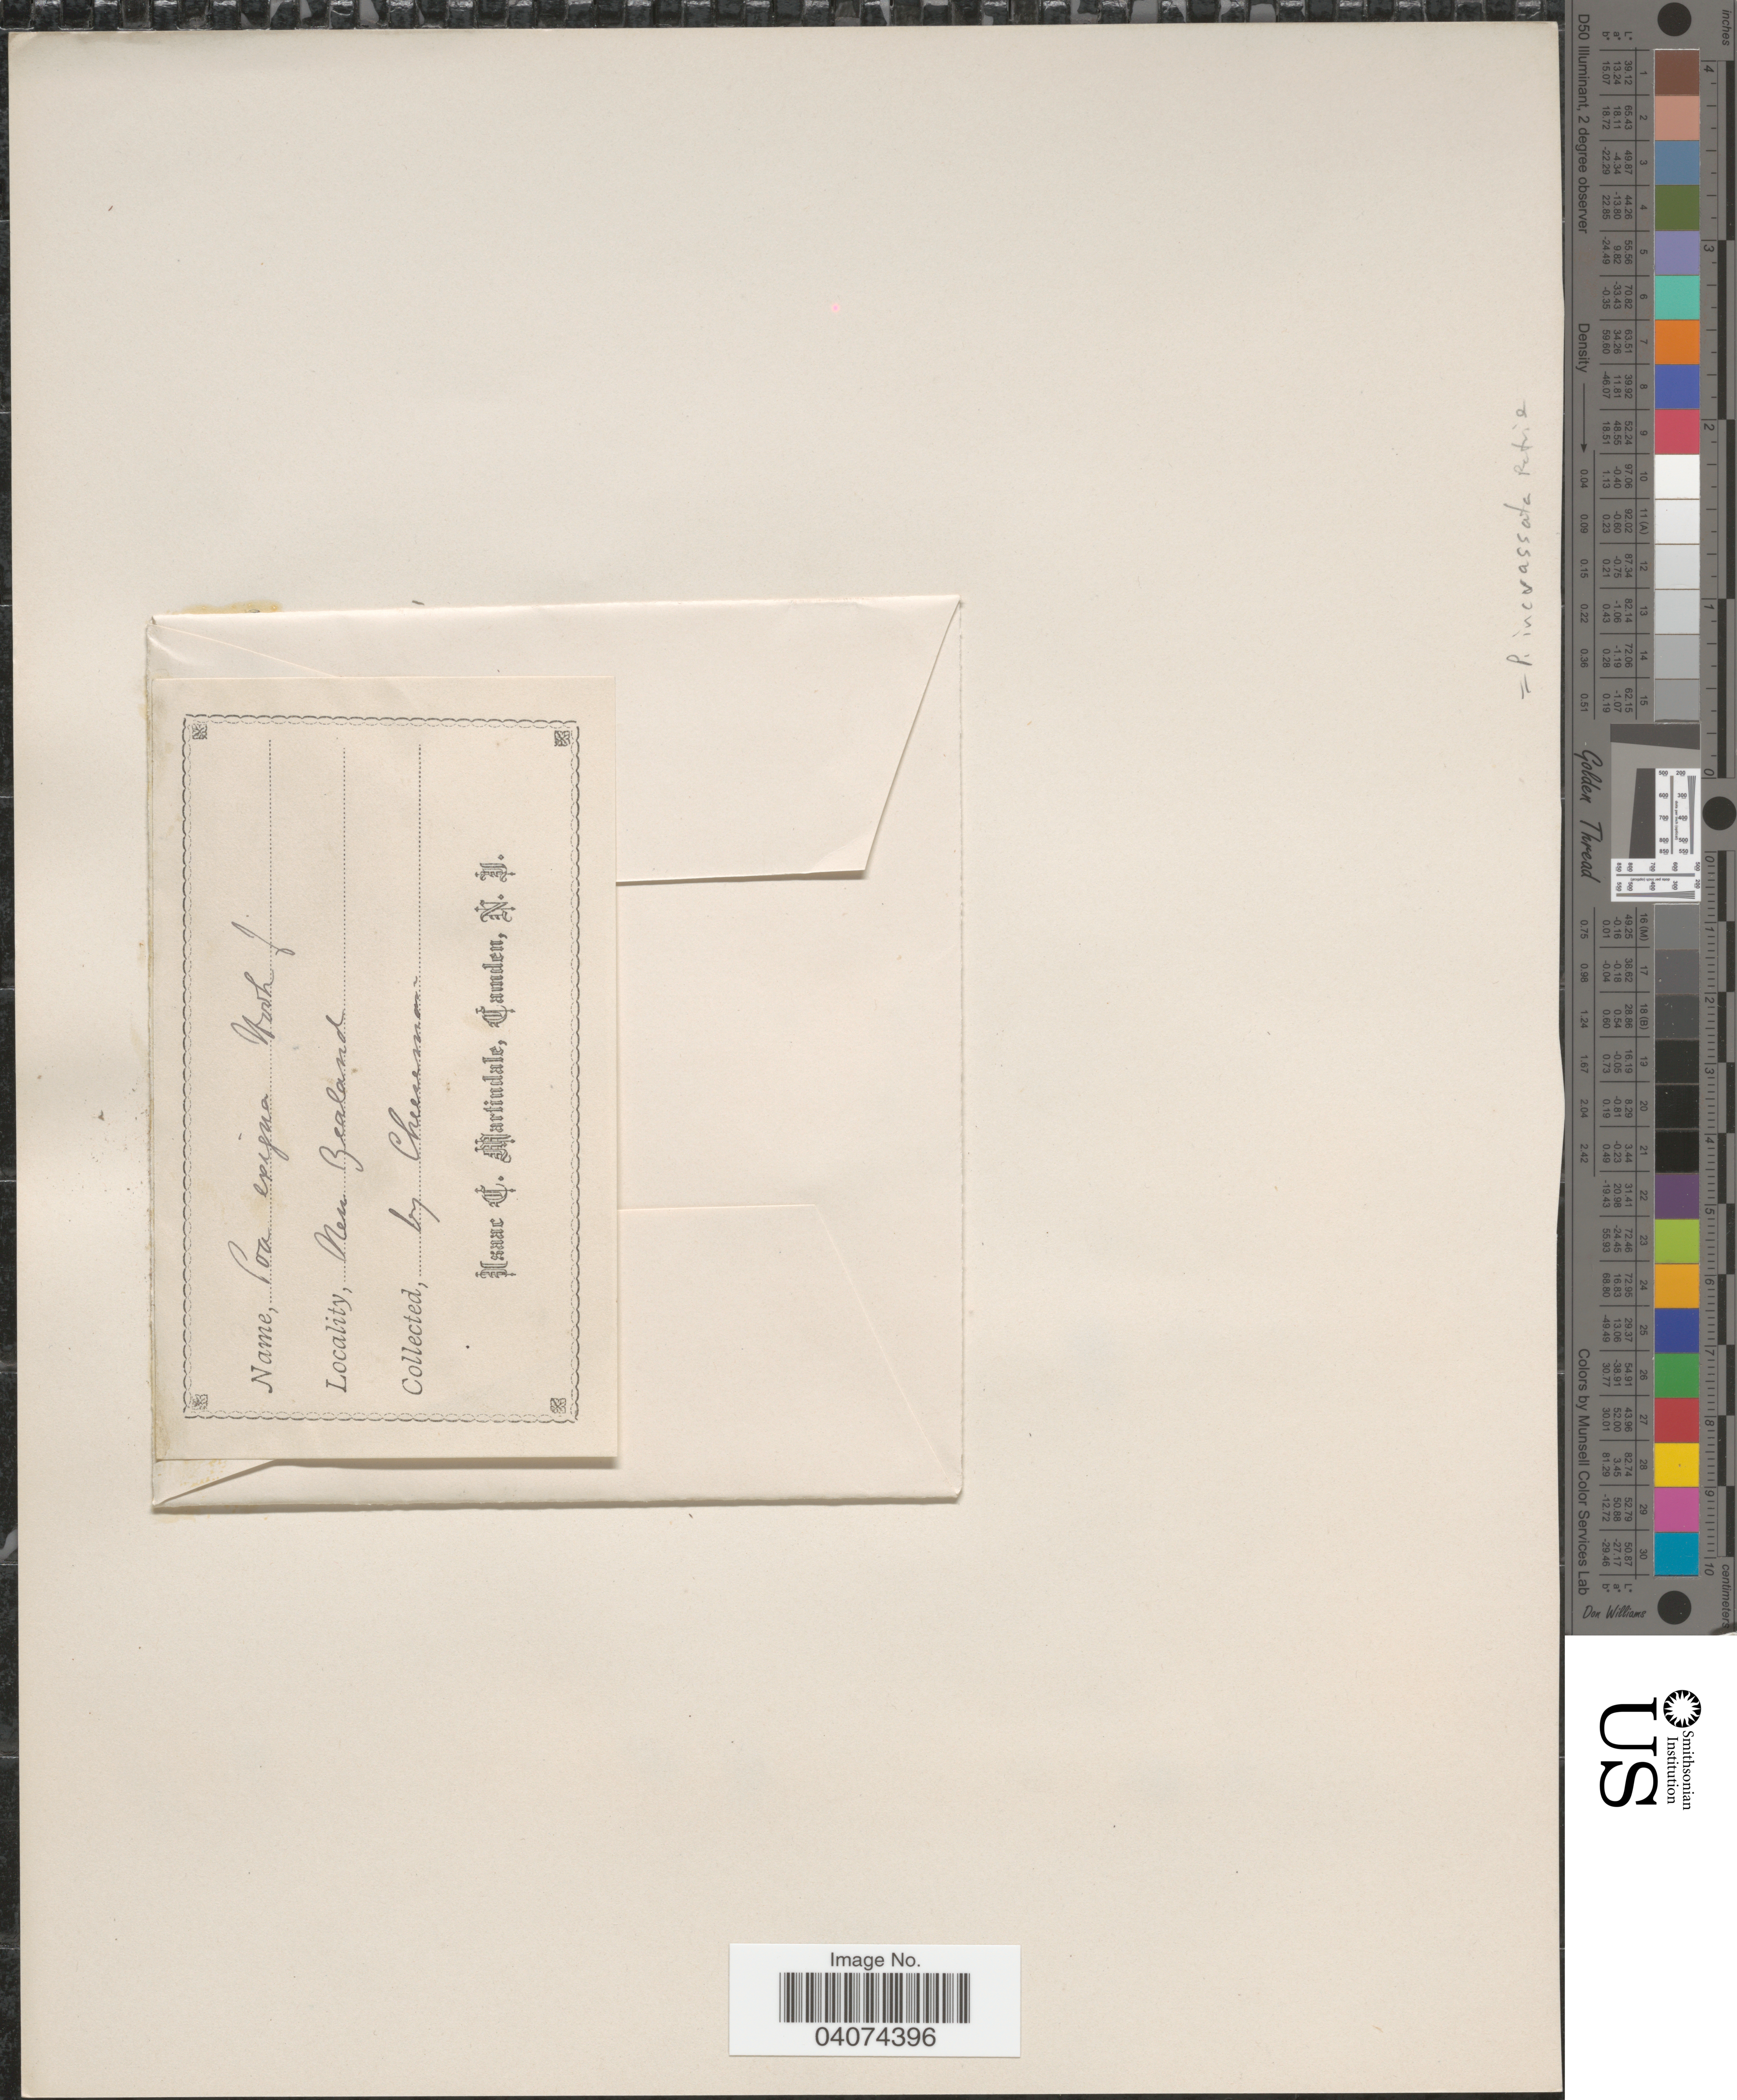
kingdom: Plantae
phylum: Tracheophyta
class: Liliopsida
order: Poales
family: Poaceae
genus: Poa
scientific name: Poa incrassata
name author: Petrie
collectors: Cheeseman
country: New Zealand